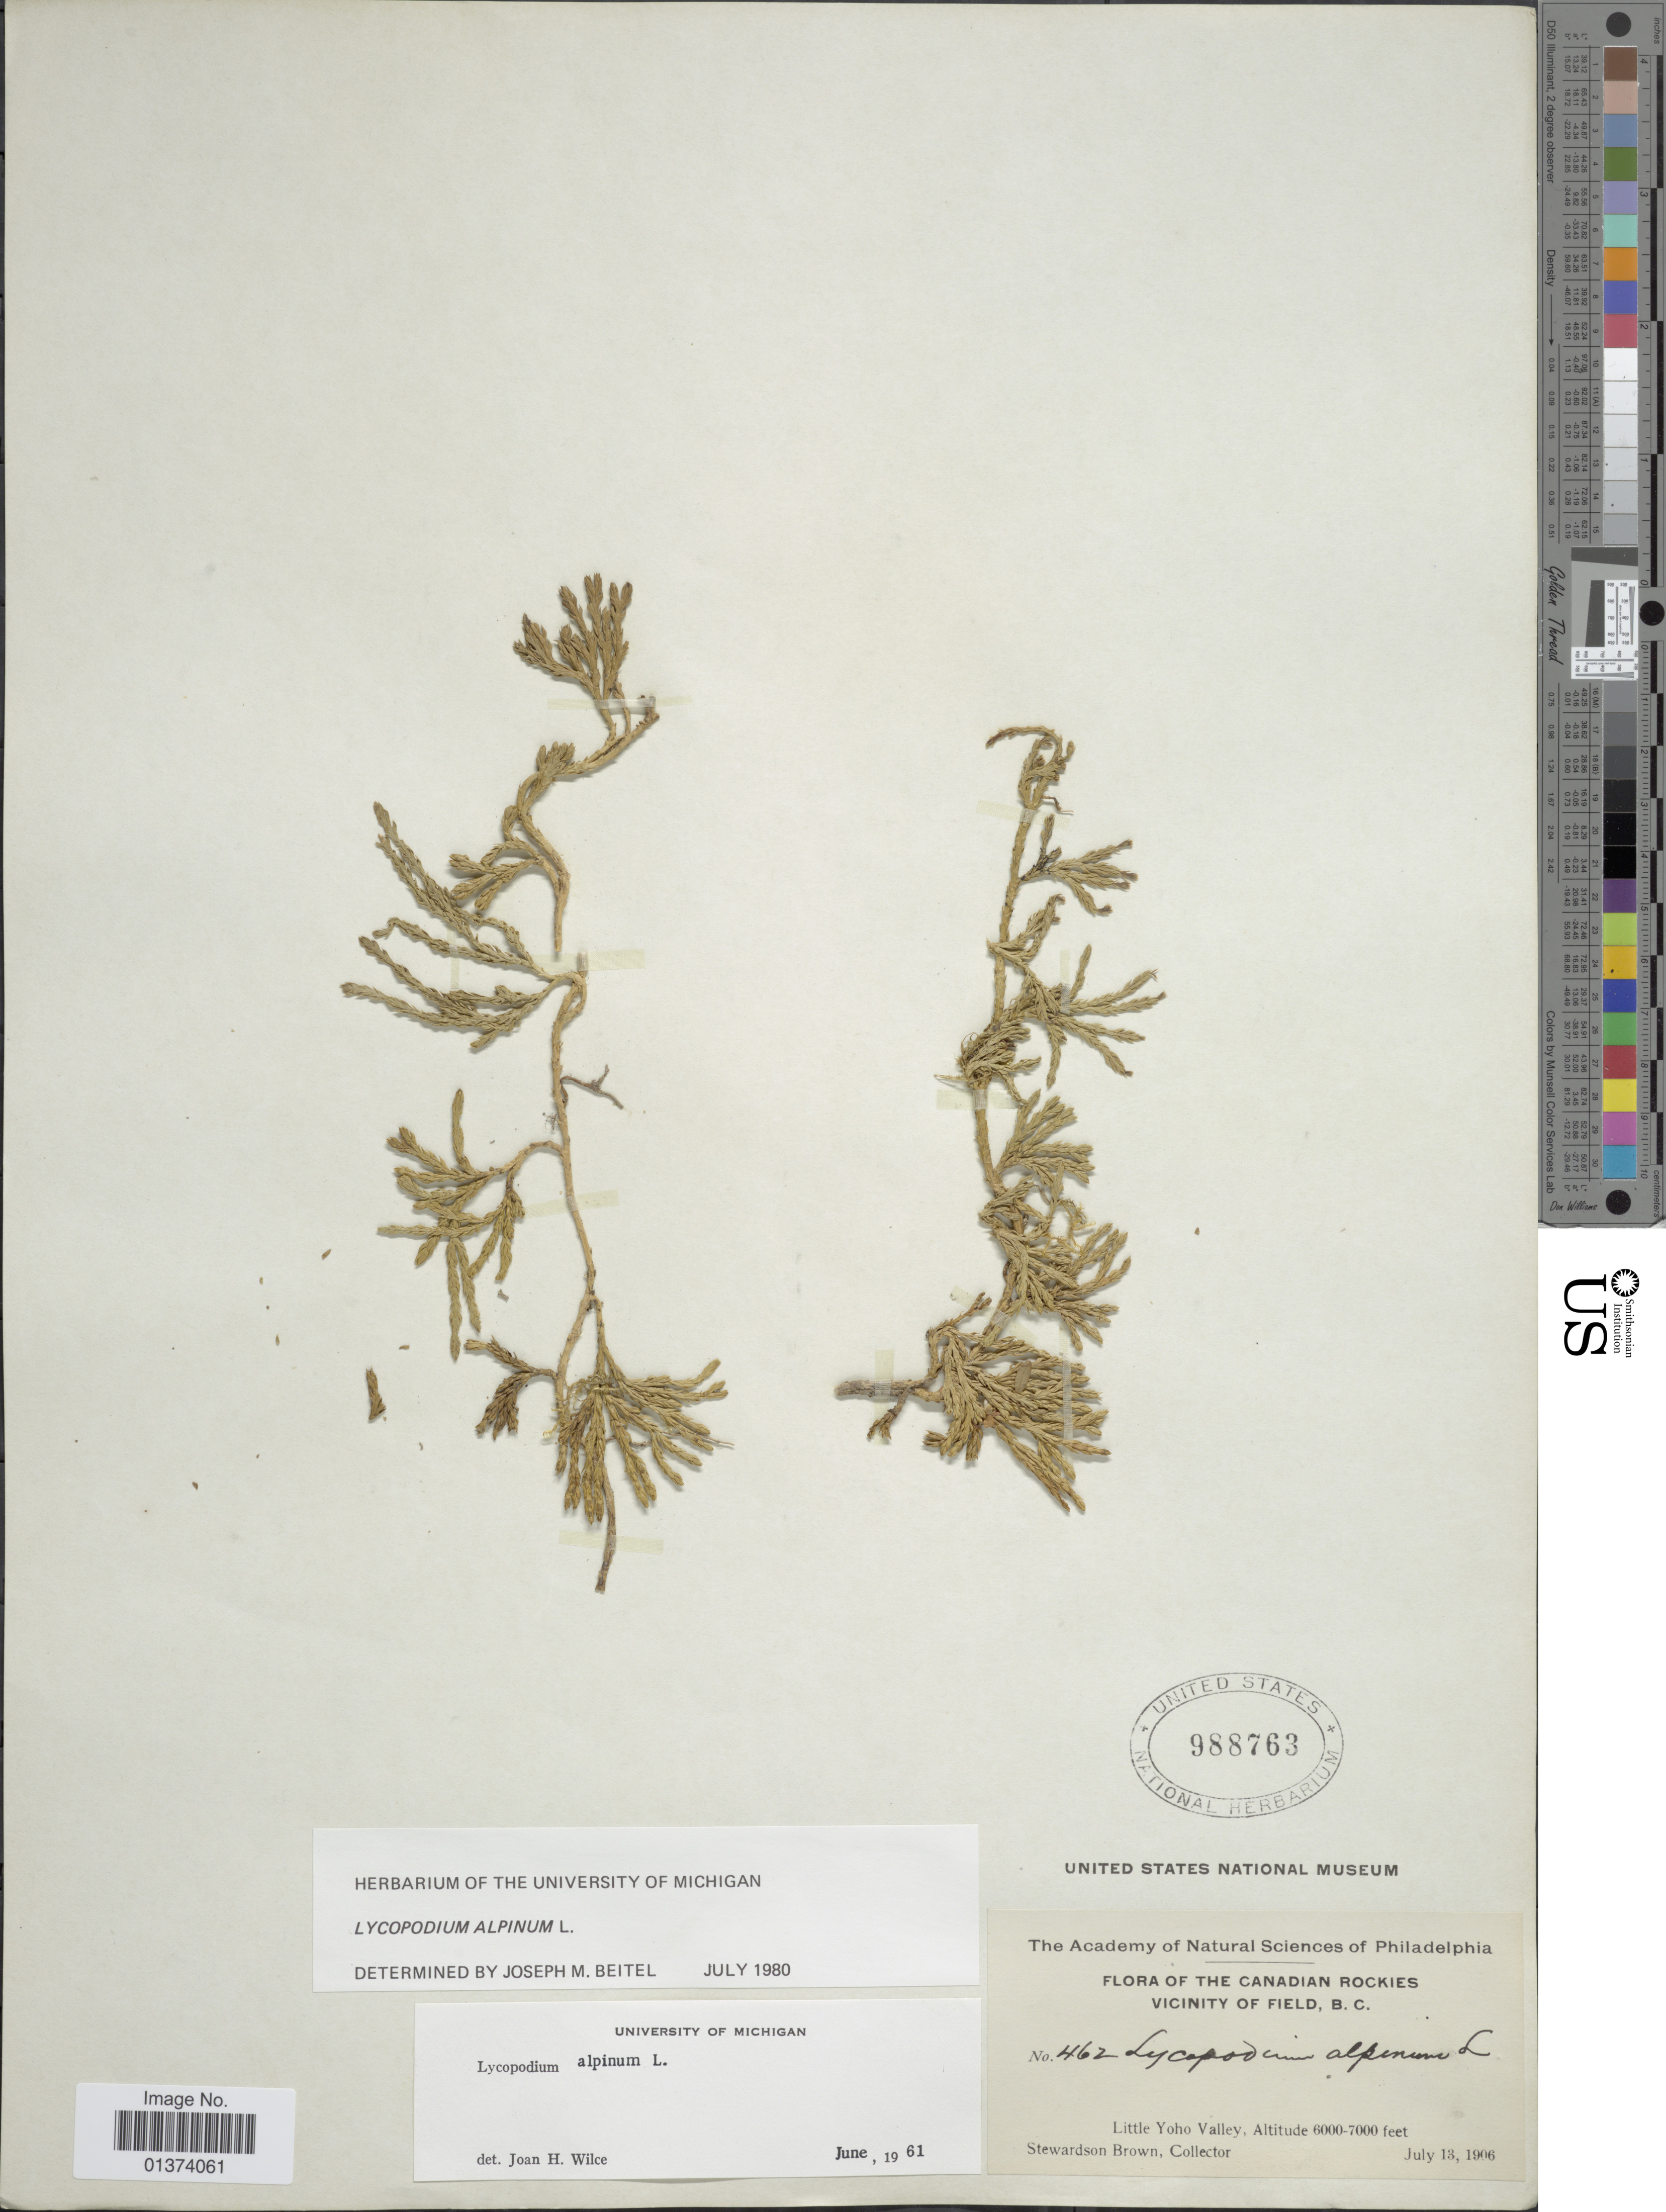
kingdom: Plantae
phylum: Tracheophyta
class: Lycopodiopsida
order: Lycopodiales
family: Lycopodiaceae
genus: Diphasiastrum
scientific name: Diphasiastrum alpinum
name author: (L.) Holub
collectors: S. Brown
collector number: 462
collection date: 1906-07-13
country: Canada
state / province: British Columbia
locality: Canadian Rockies, Vicinity of Field, B. C., Little Yoho Valley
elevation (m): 1829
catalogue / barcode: US 988763